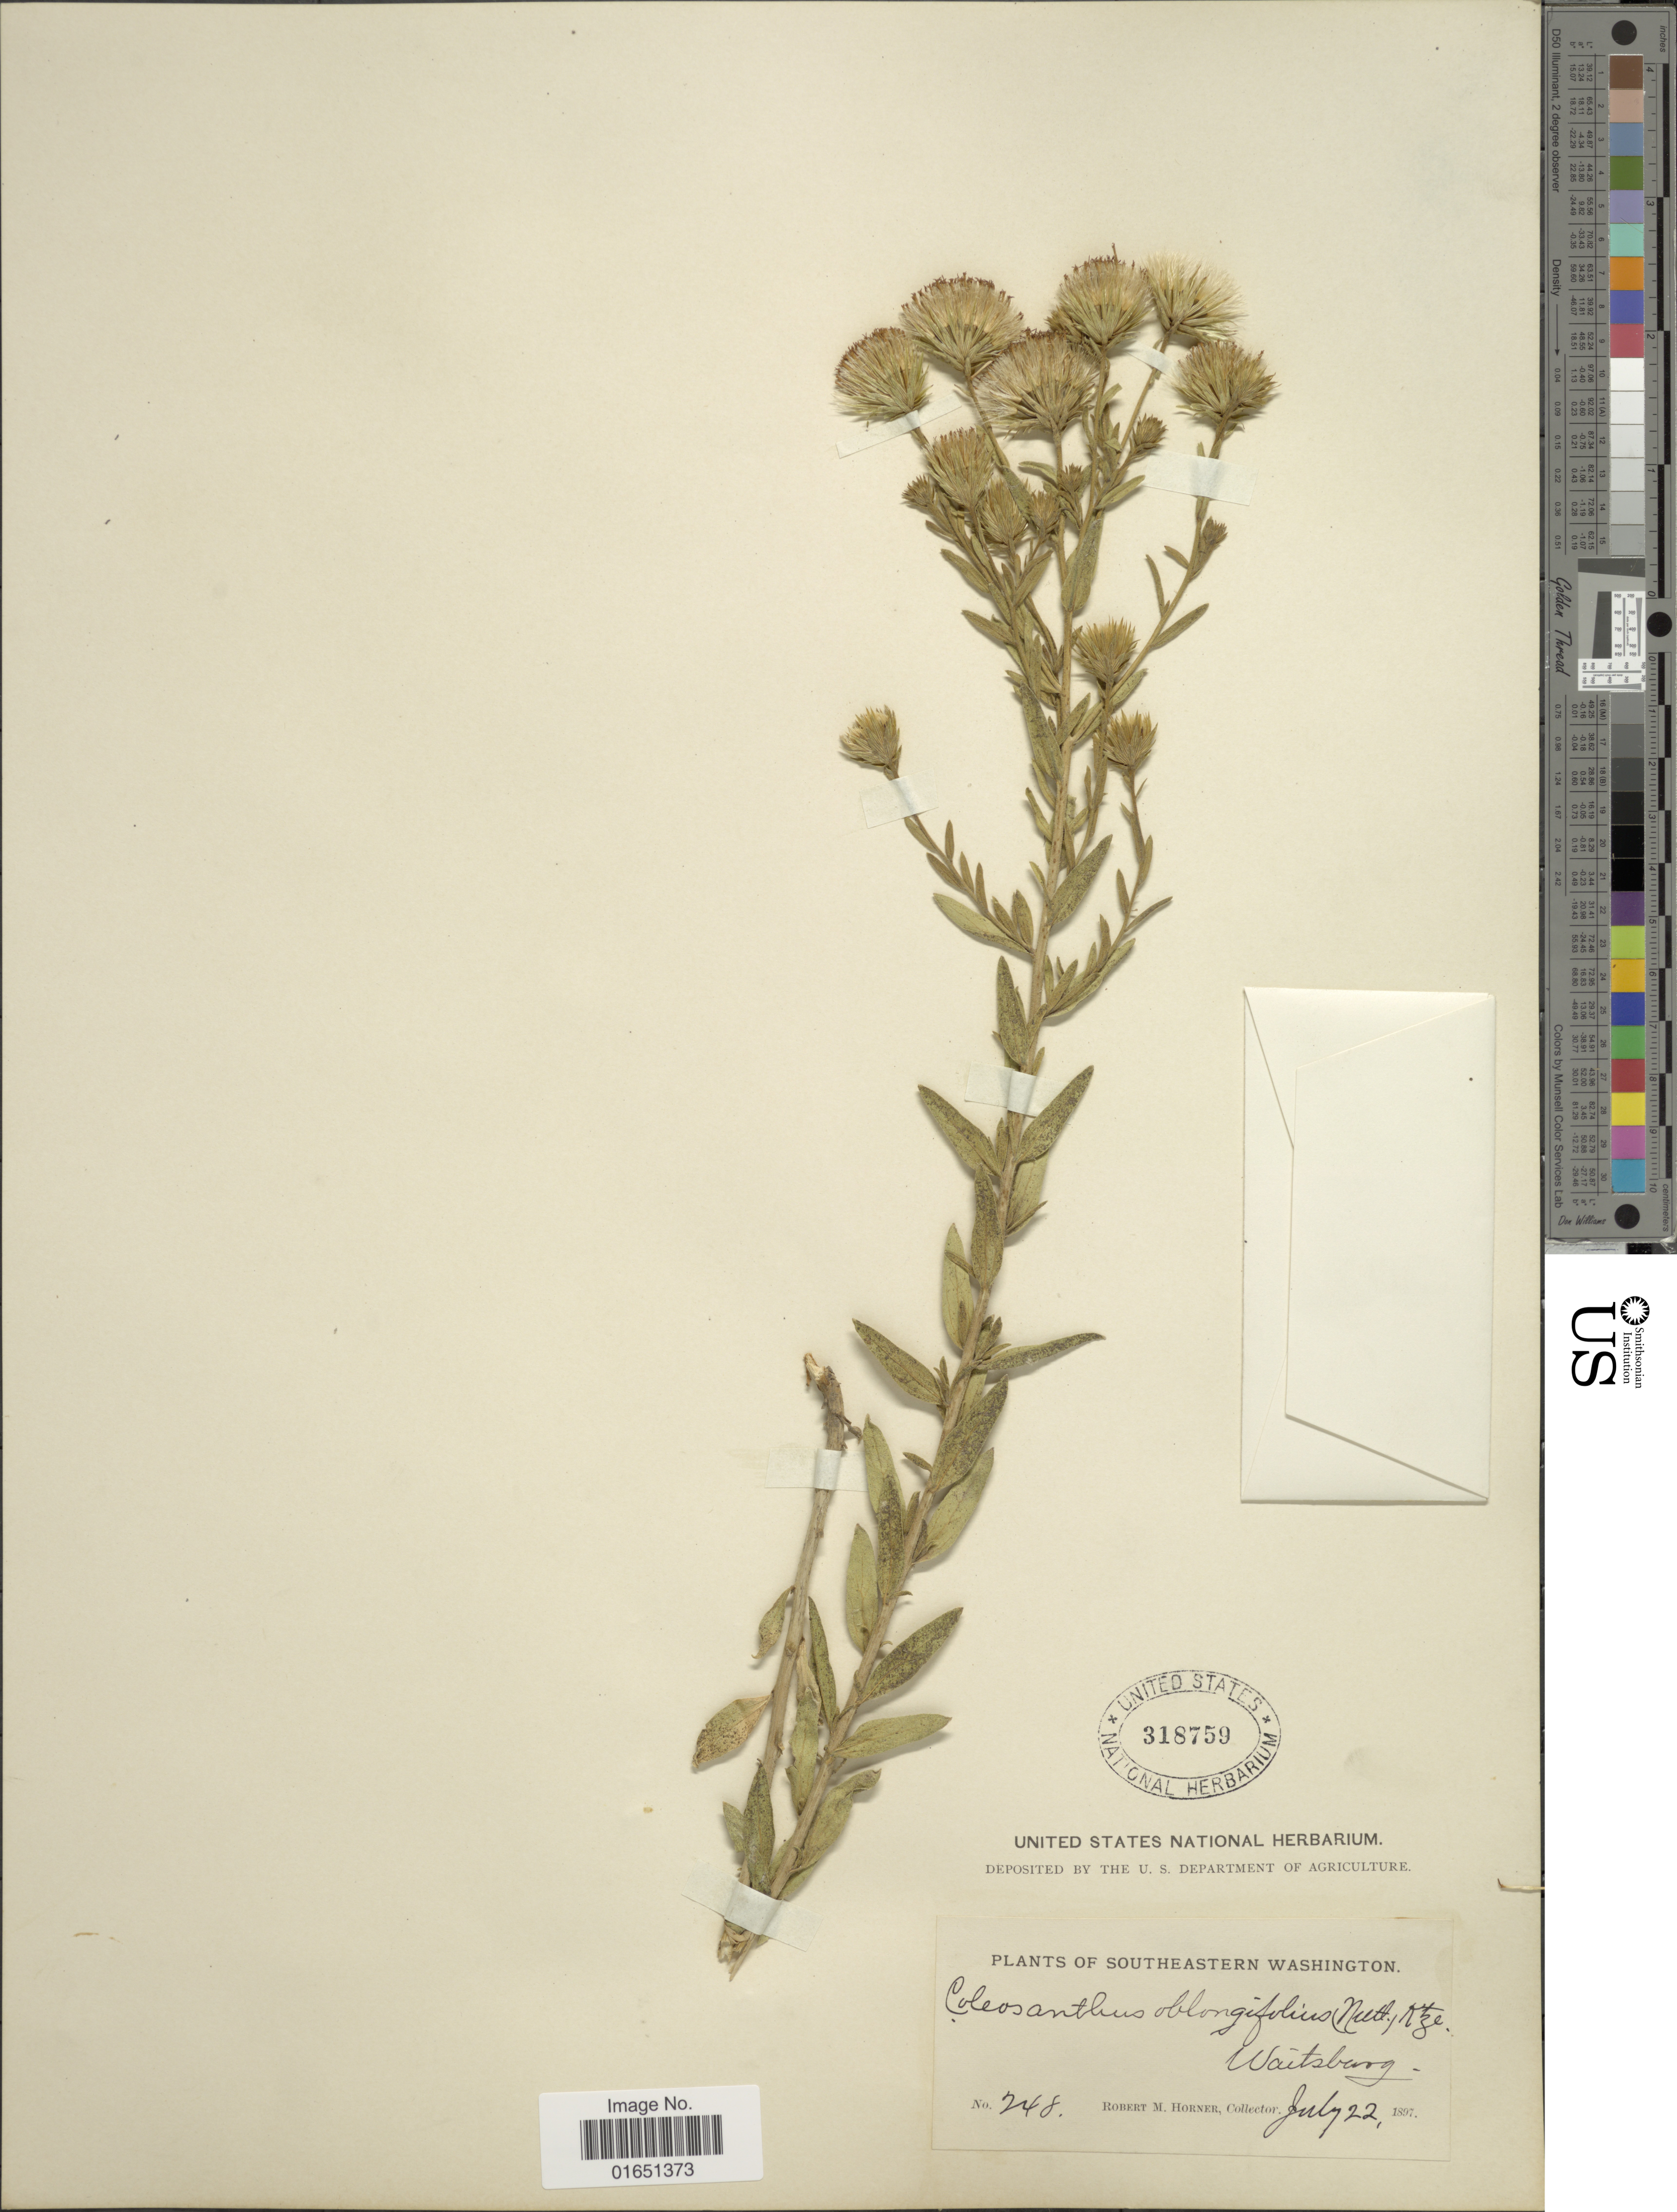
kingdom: Plantae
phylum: Tracheophyta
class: Magnoliopsida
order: Asterales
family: Asteraceae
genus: Brickellia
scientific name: Brickellia oblongifolia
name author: Nutt.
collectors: R. Horner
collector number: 248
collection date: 1897-07-22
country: United States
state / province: Washington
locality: Southeastern Washington, Waitsburg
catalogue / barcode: US 318759